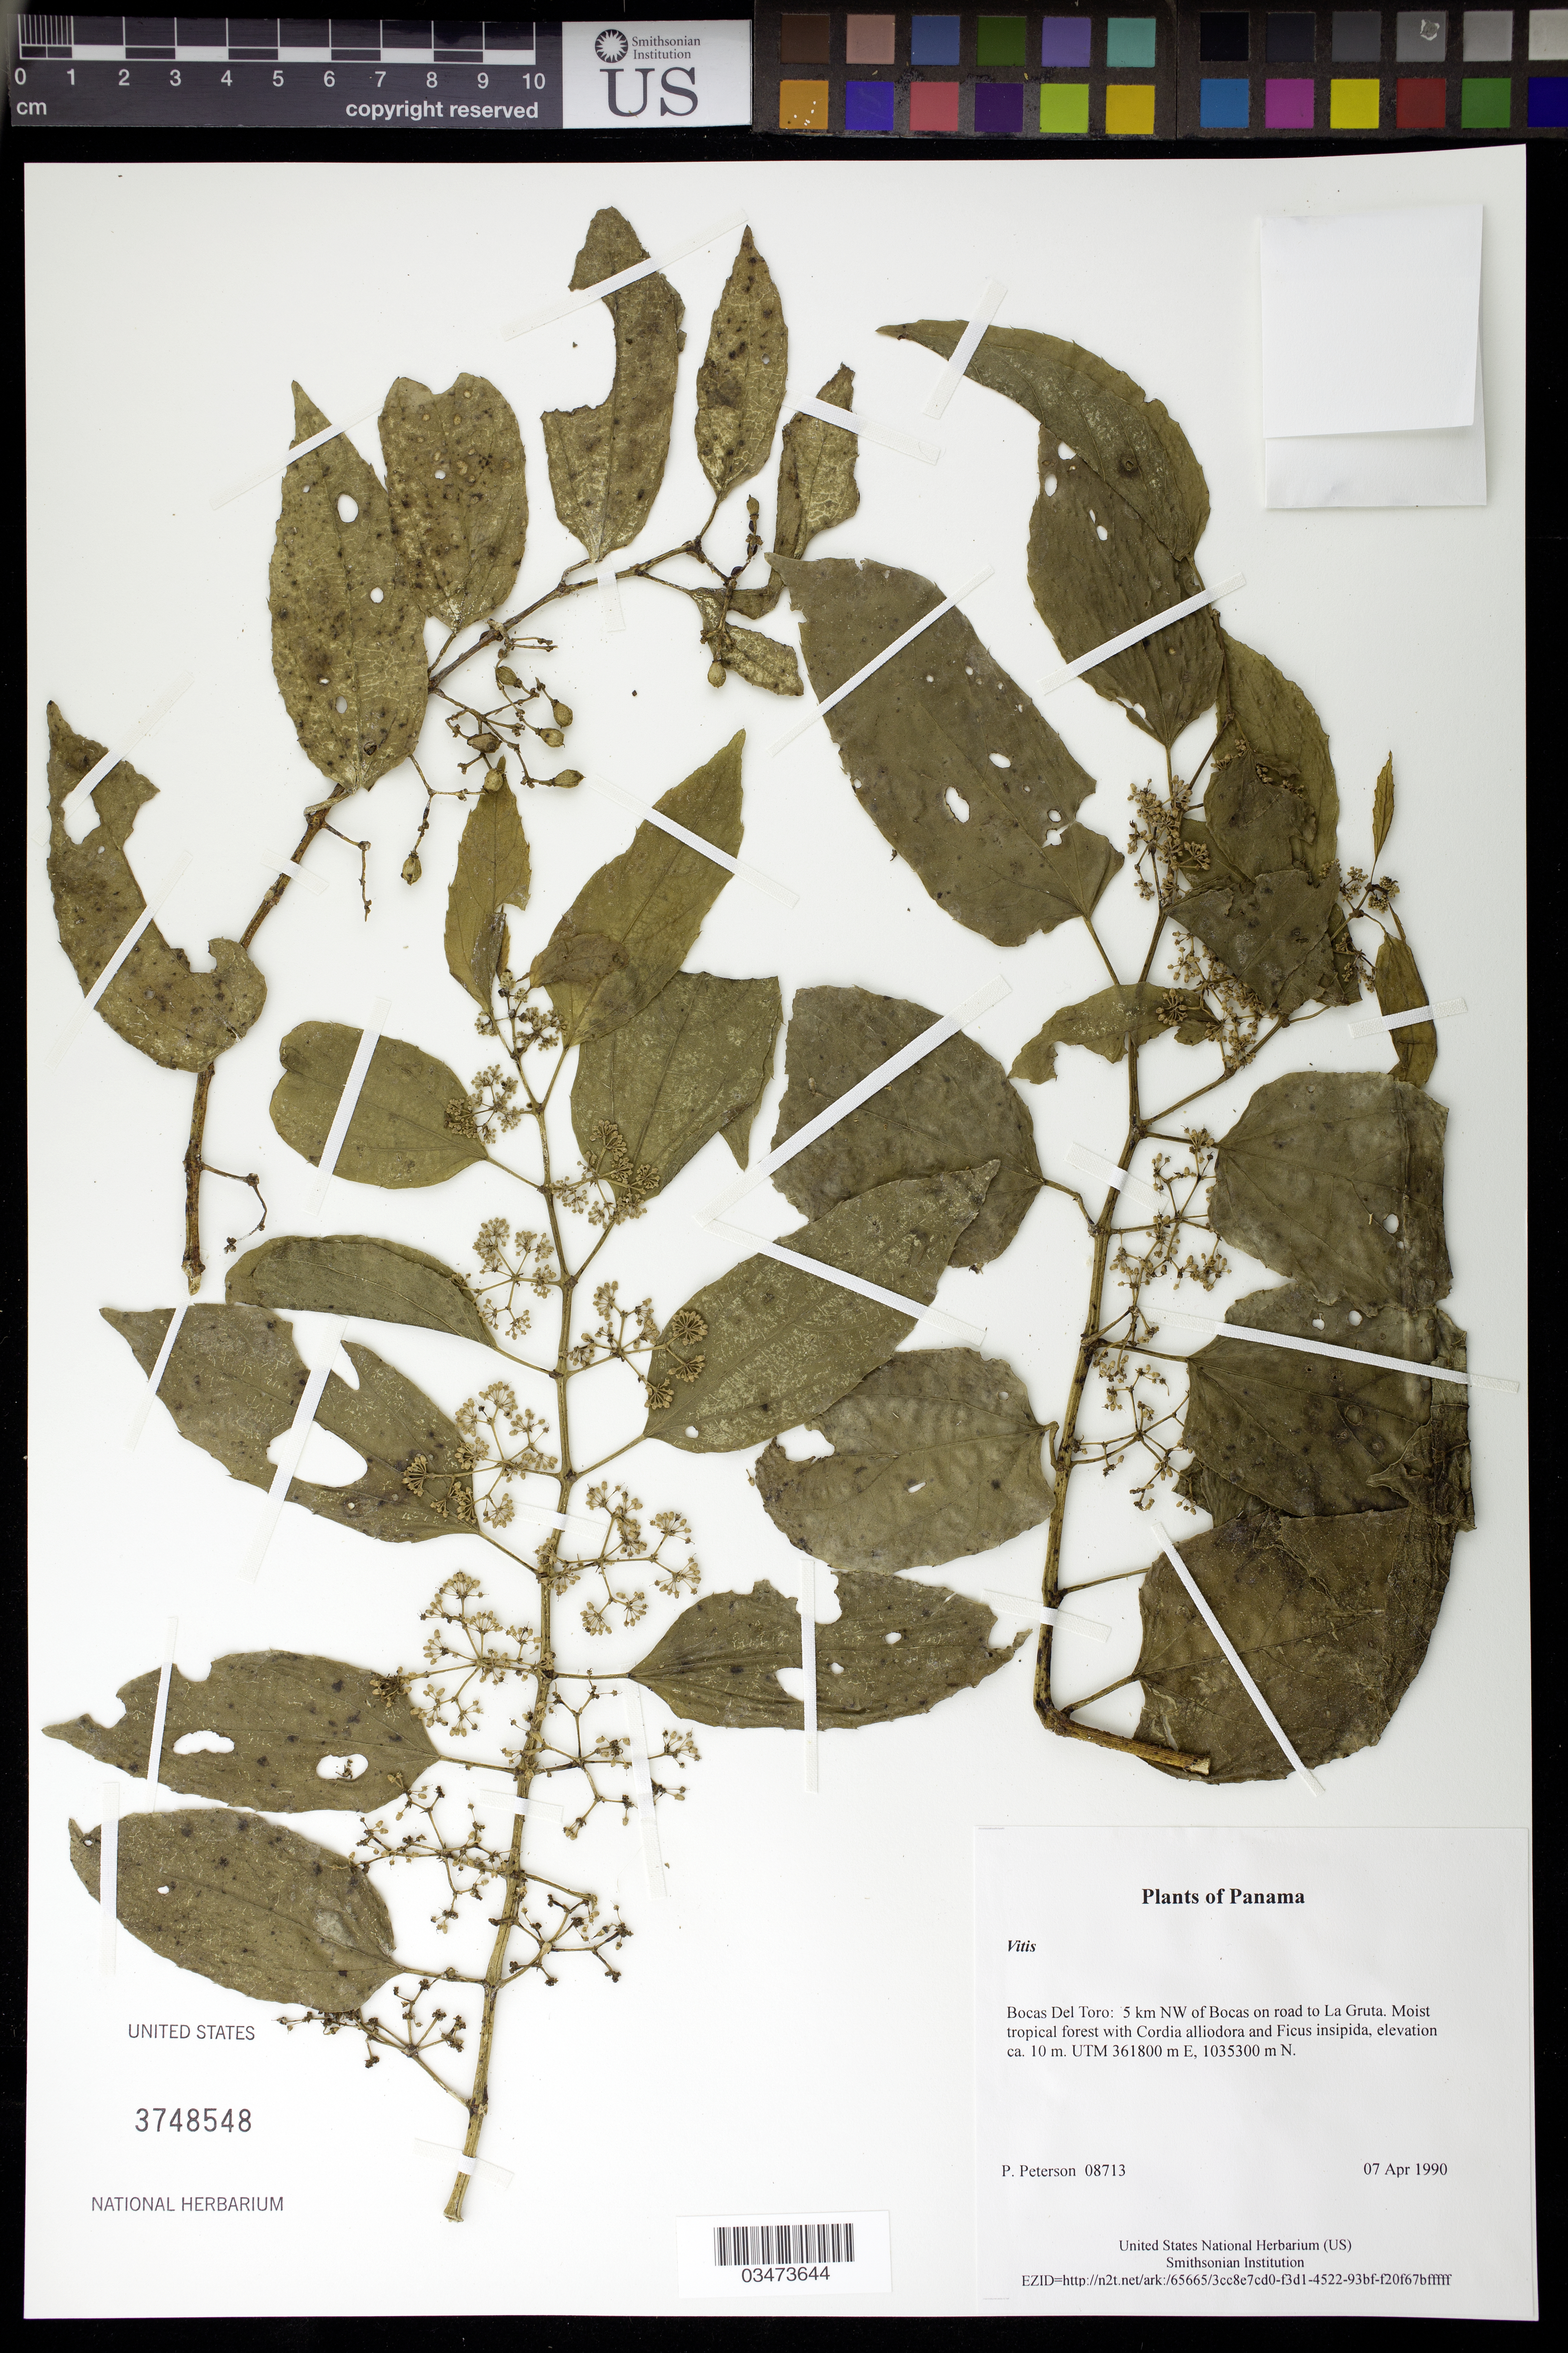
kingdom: Plantae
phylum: Tracheophyta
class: Magnoliopsida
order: Vitales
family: Vitaceae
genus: Vitis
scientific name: Vitis sp.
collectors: P. M. Peterson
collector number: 08713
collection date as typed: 07 Apr 1990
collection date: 1990-04-07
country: Panama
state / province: Bocas del Toro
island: Colón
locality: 5 km NW of Bocas on road to La Gruta.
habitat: Moist tropical forest with Cordia alliodora and Ficus insipida, elevation ca. 10 m. UTM 361800 m E, 1035300 m N.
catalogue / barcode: US 3748548